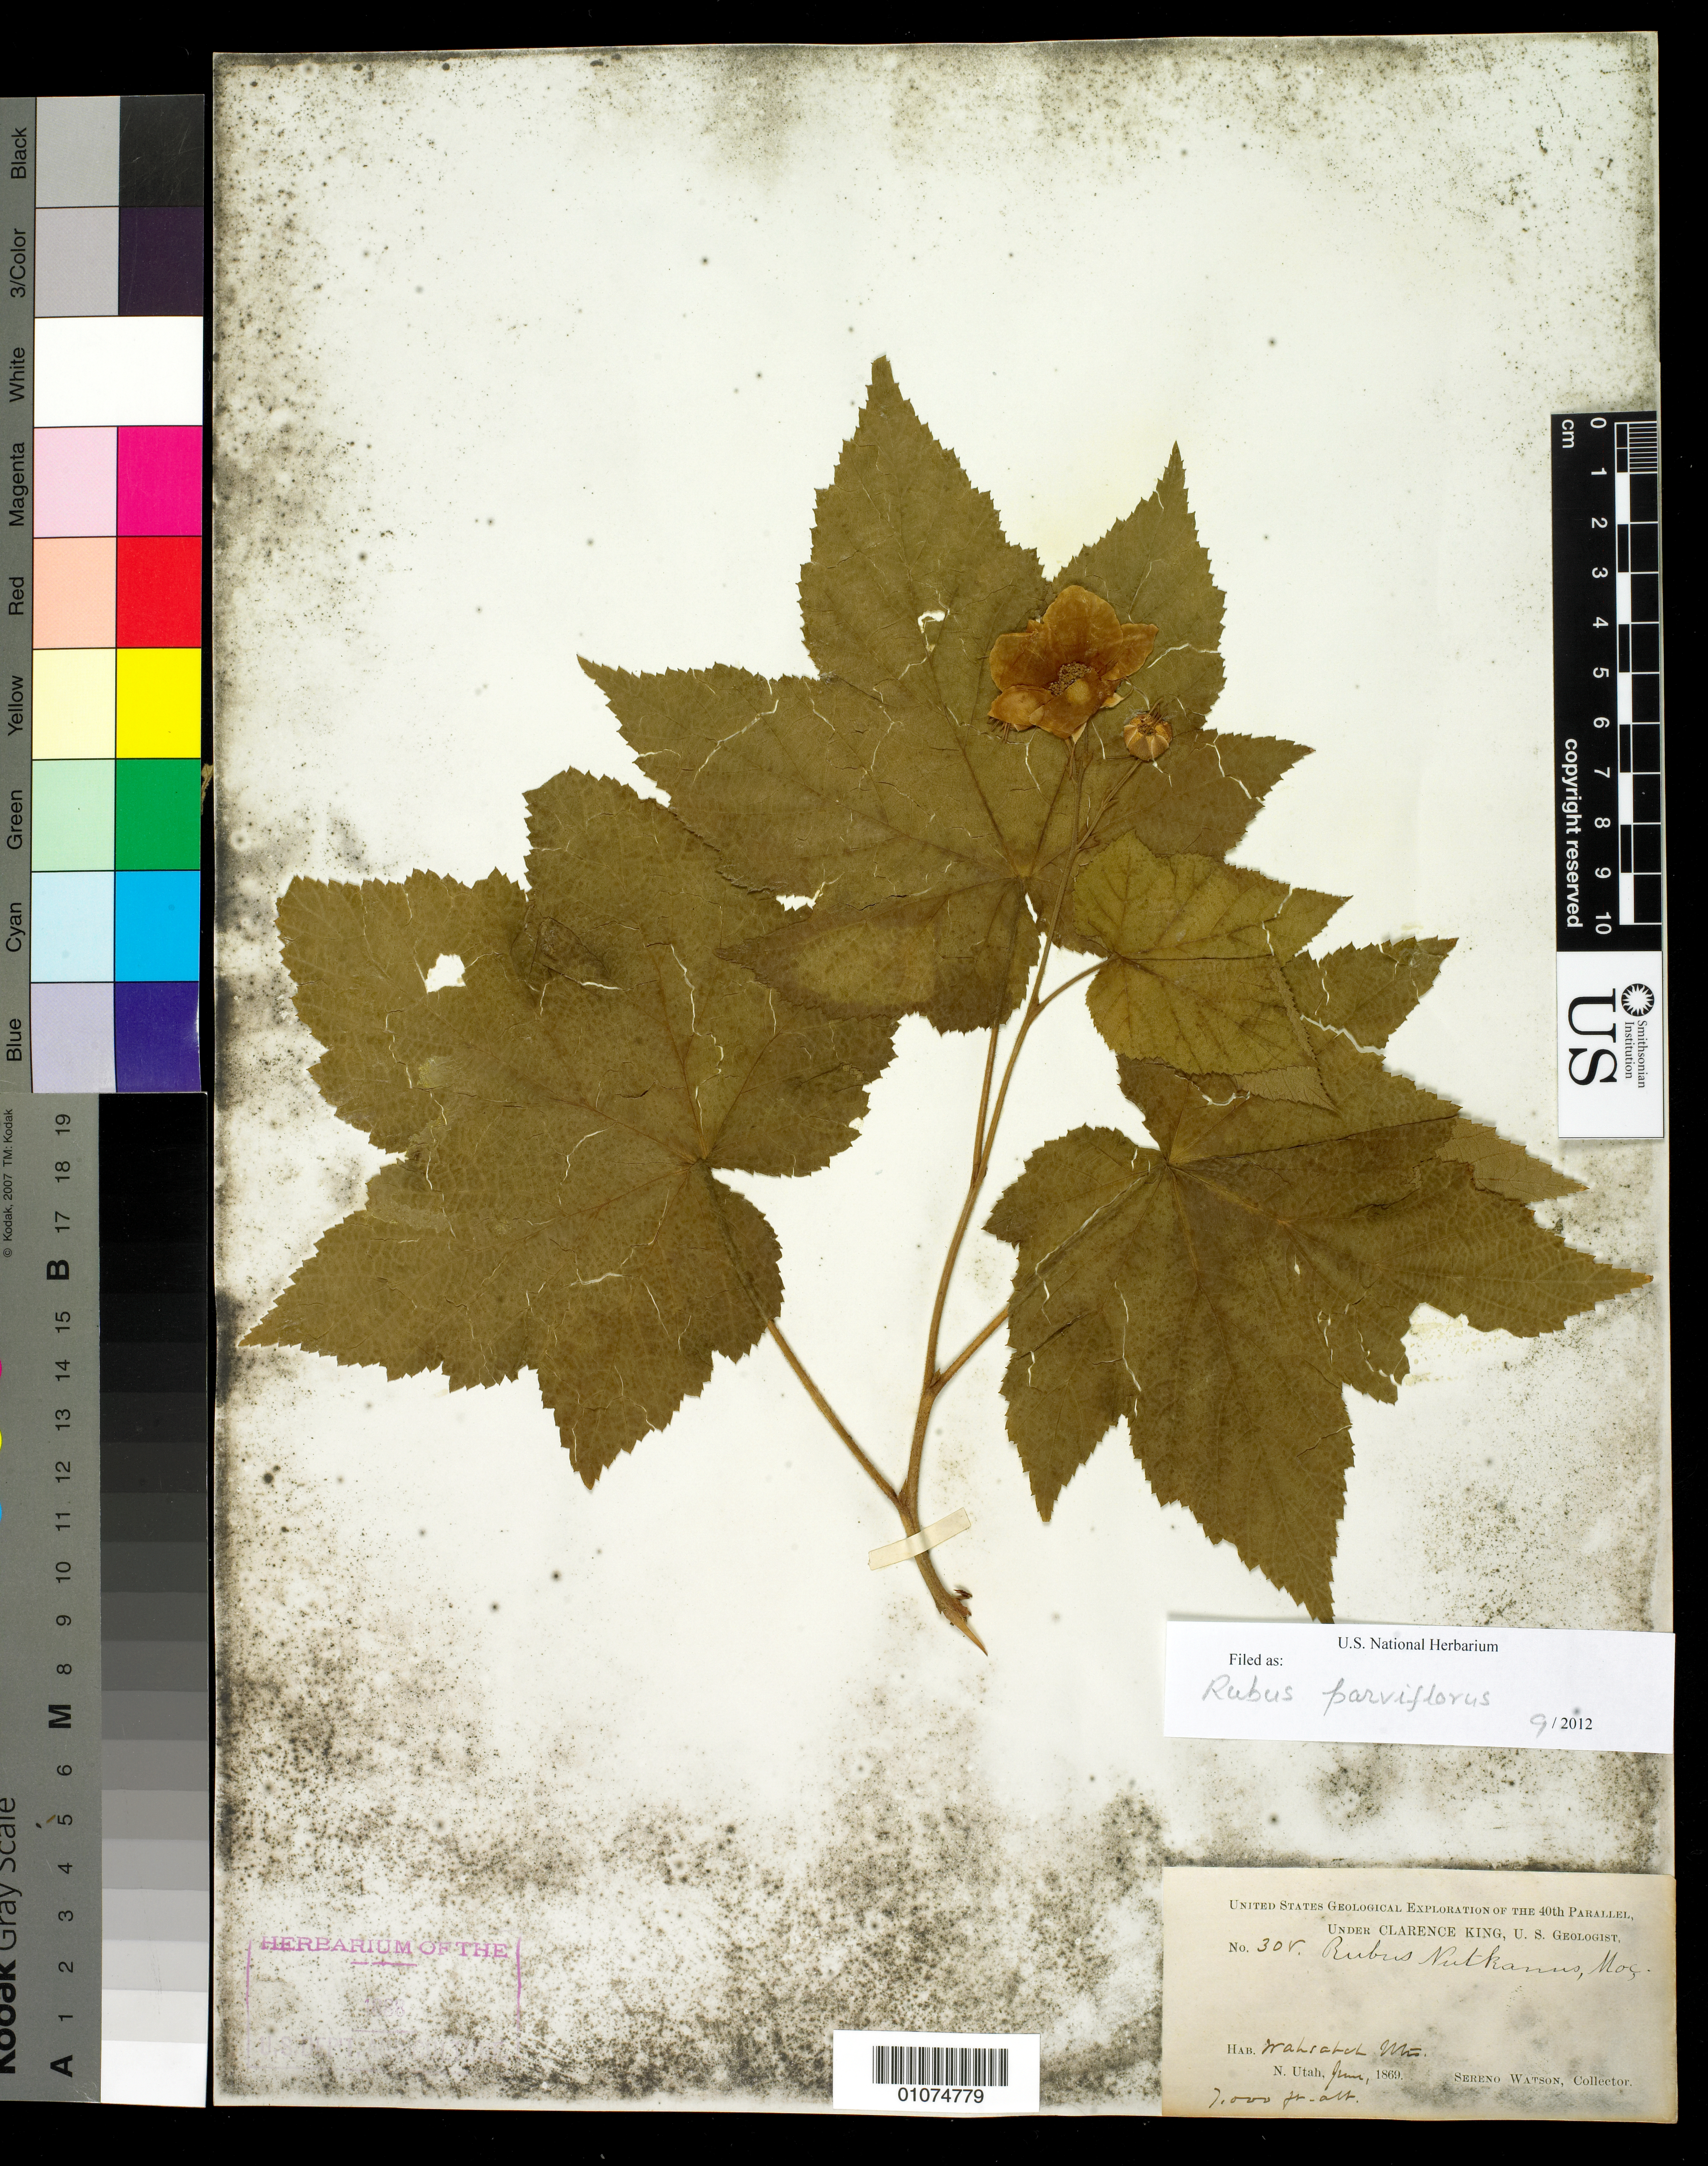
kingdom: Plantae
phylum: Tracheophyta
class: Magnoliopsida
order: Rosales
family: Rosaceae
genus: Rubus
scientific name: Rubus parviflorus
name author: Nutt.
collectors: S. Watson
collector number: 308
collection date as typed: Jun 1869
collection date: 1869-06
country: United States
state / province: Utah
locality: Wasatch Mts., N. Utah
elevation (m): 2134